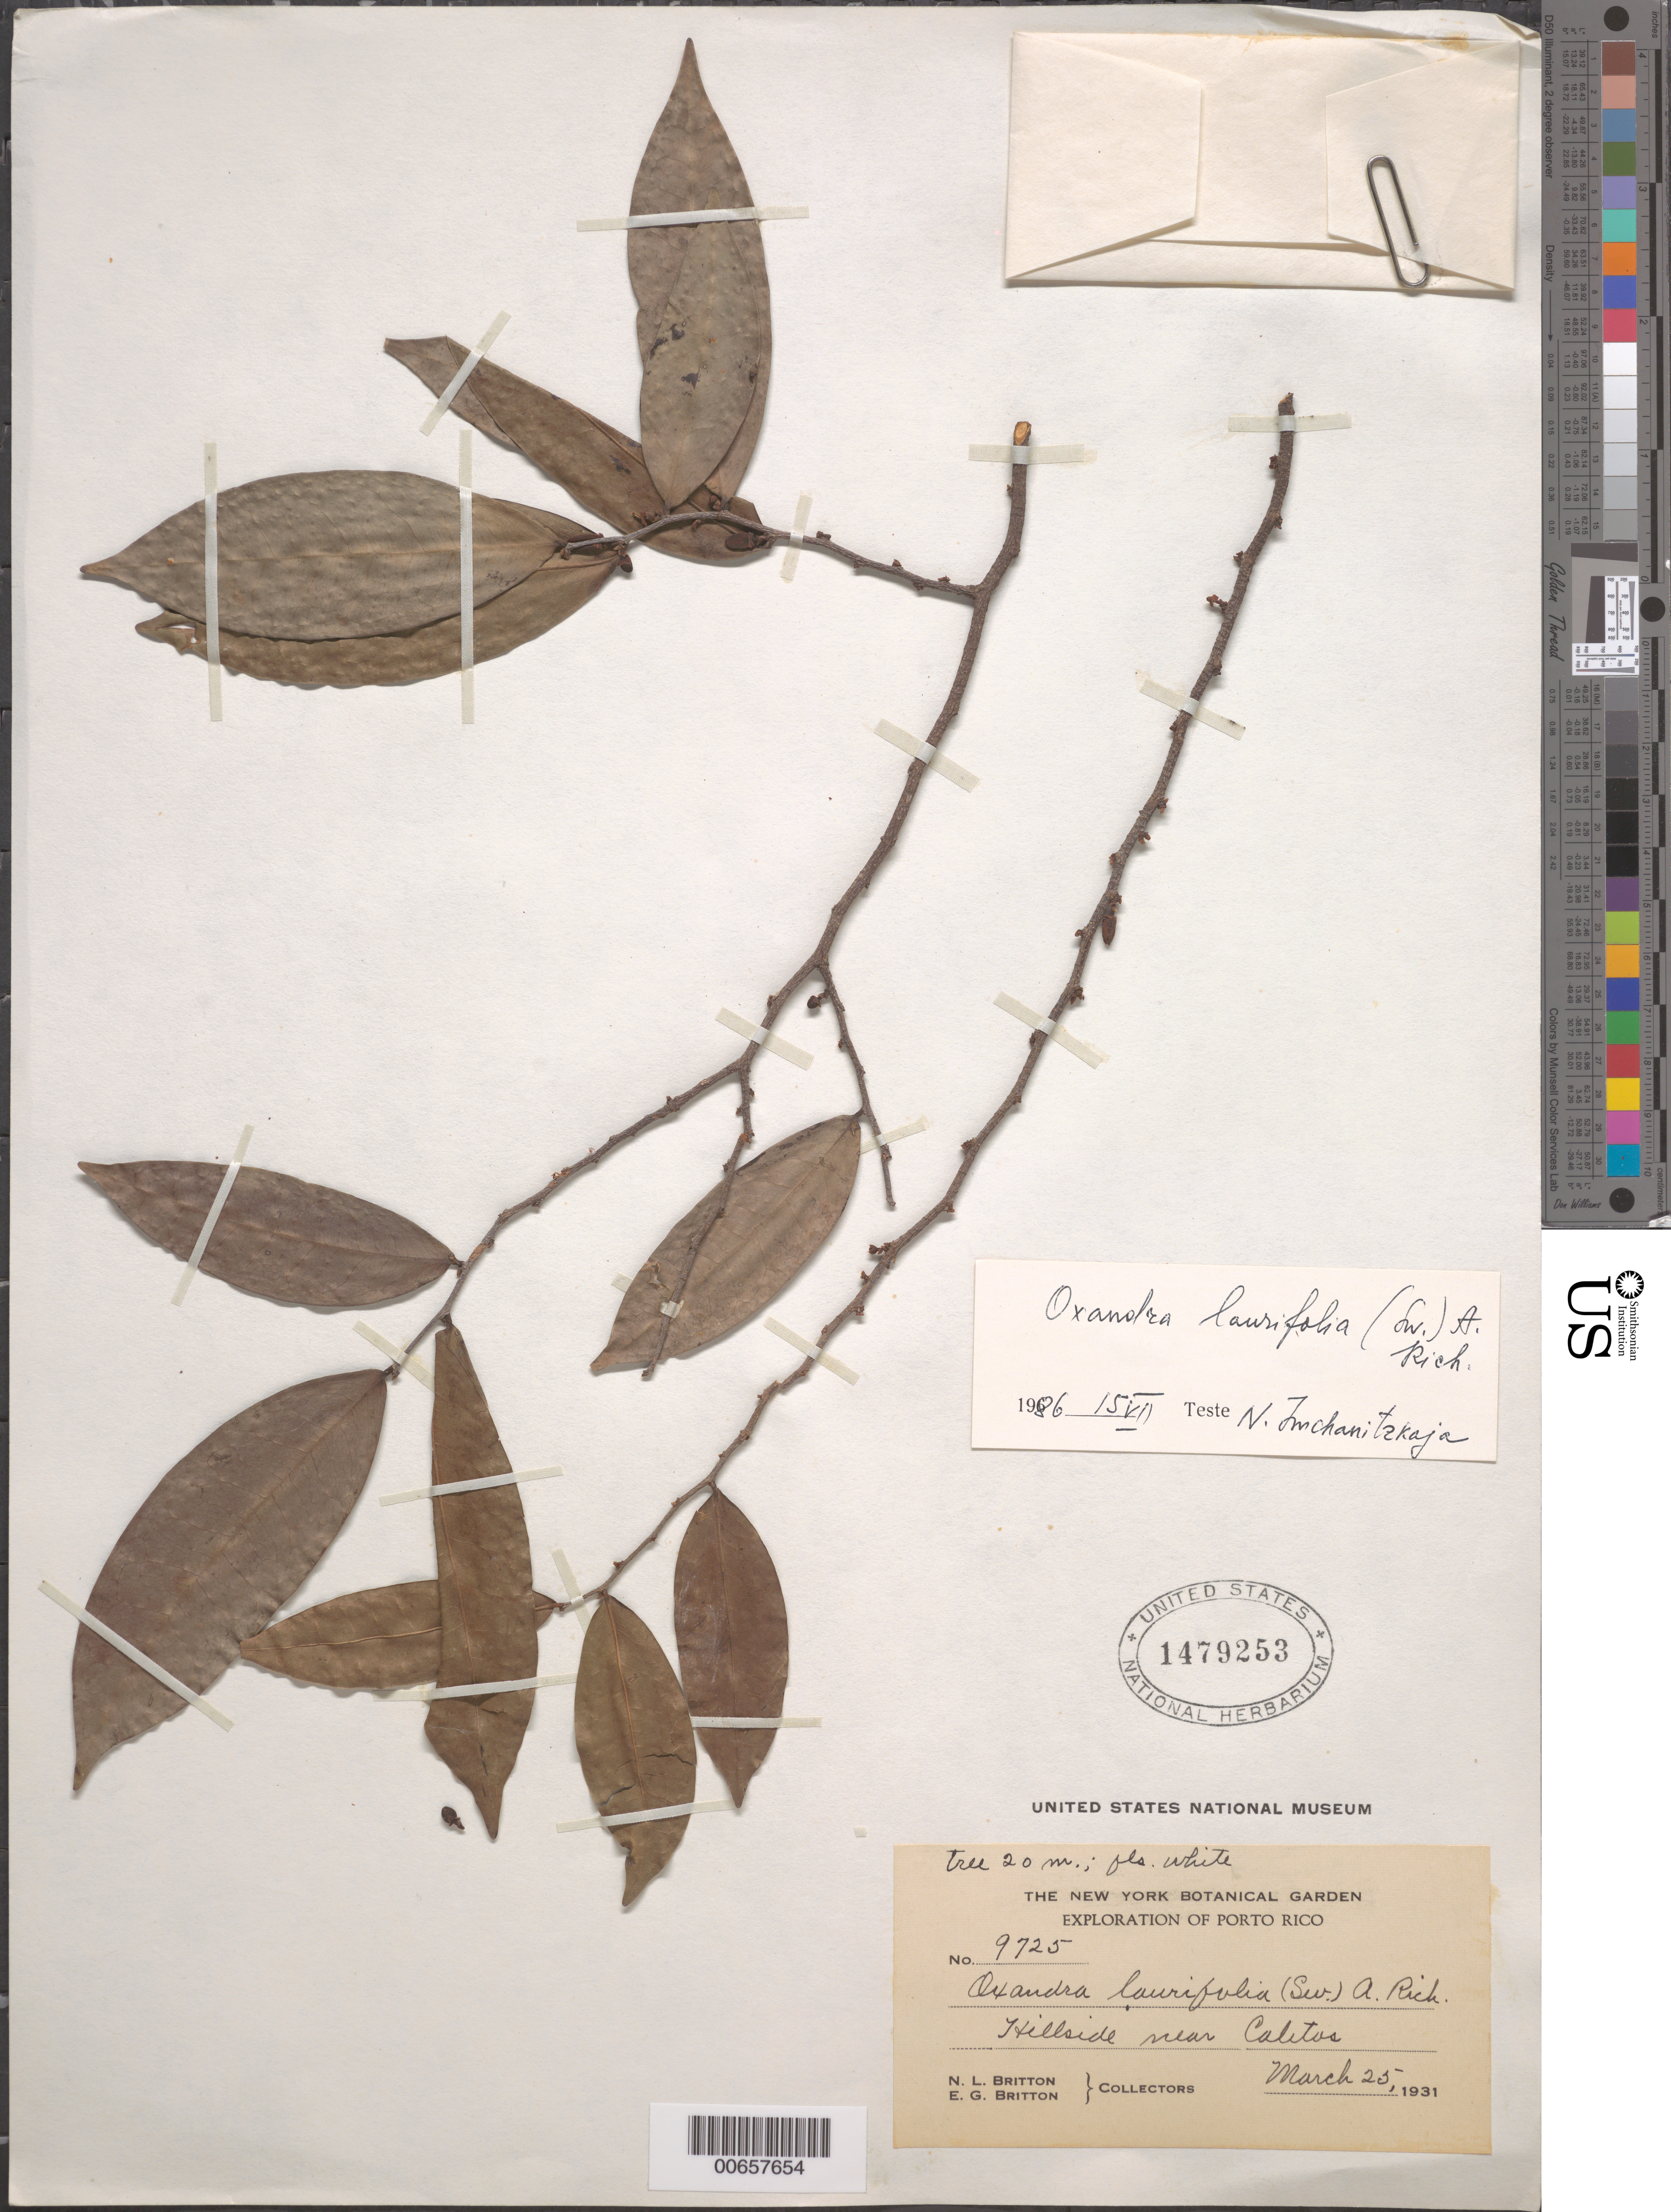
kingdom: Plantae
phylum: Tracheophyta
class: Magnoliopsida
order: Magnoliales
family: Annonaceae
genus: Oxandra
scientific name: Oxandra laurifolia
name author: (Sw.) A. Rich.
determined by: McChanitzkaja, N.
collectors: N. Britton & E. G. Britton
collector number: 9725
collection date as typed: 25 Mar 1931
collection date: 1931-03-25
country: Puerto Rico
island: Greater Antilles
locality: Calitos, near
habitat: Hillside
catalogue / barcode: US 1479253